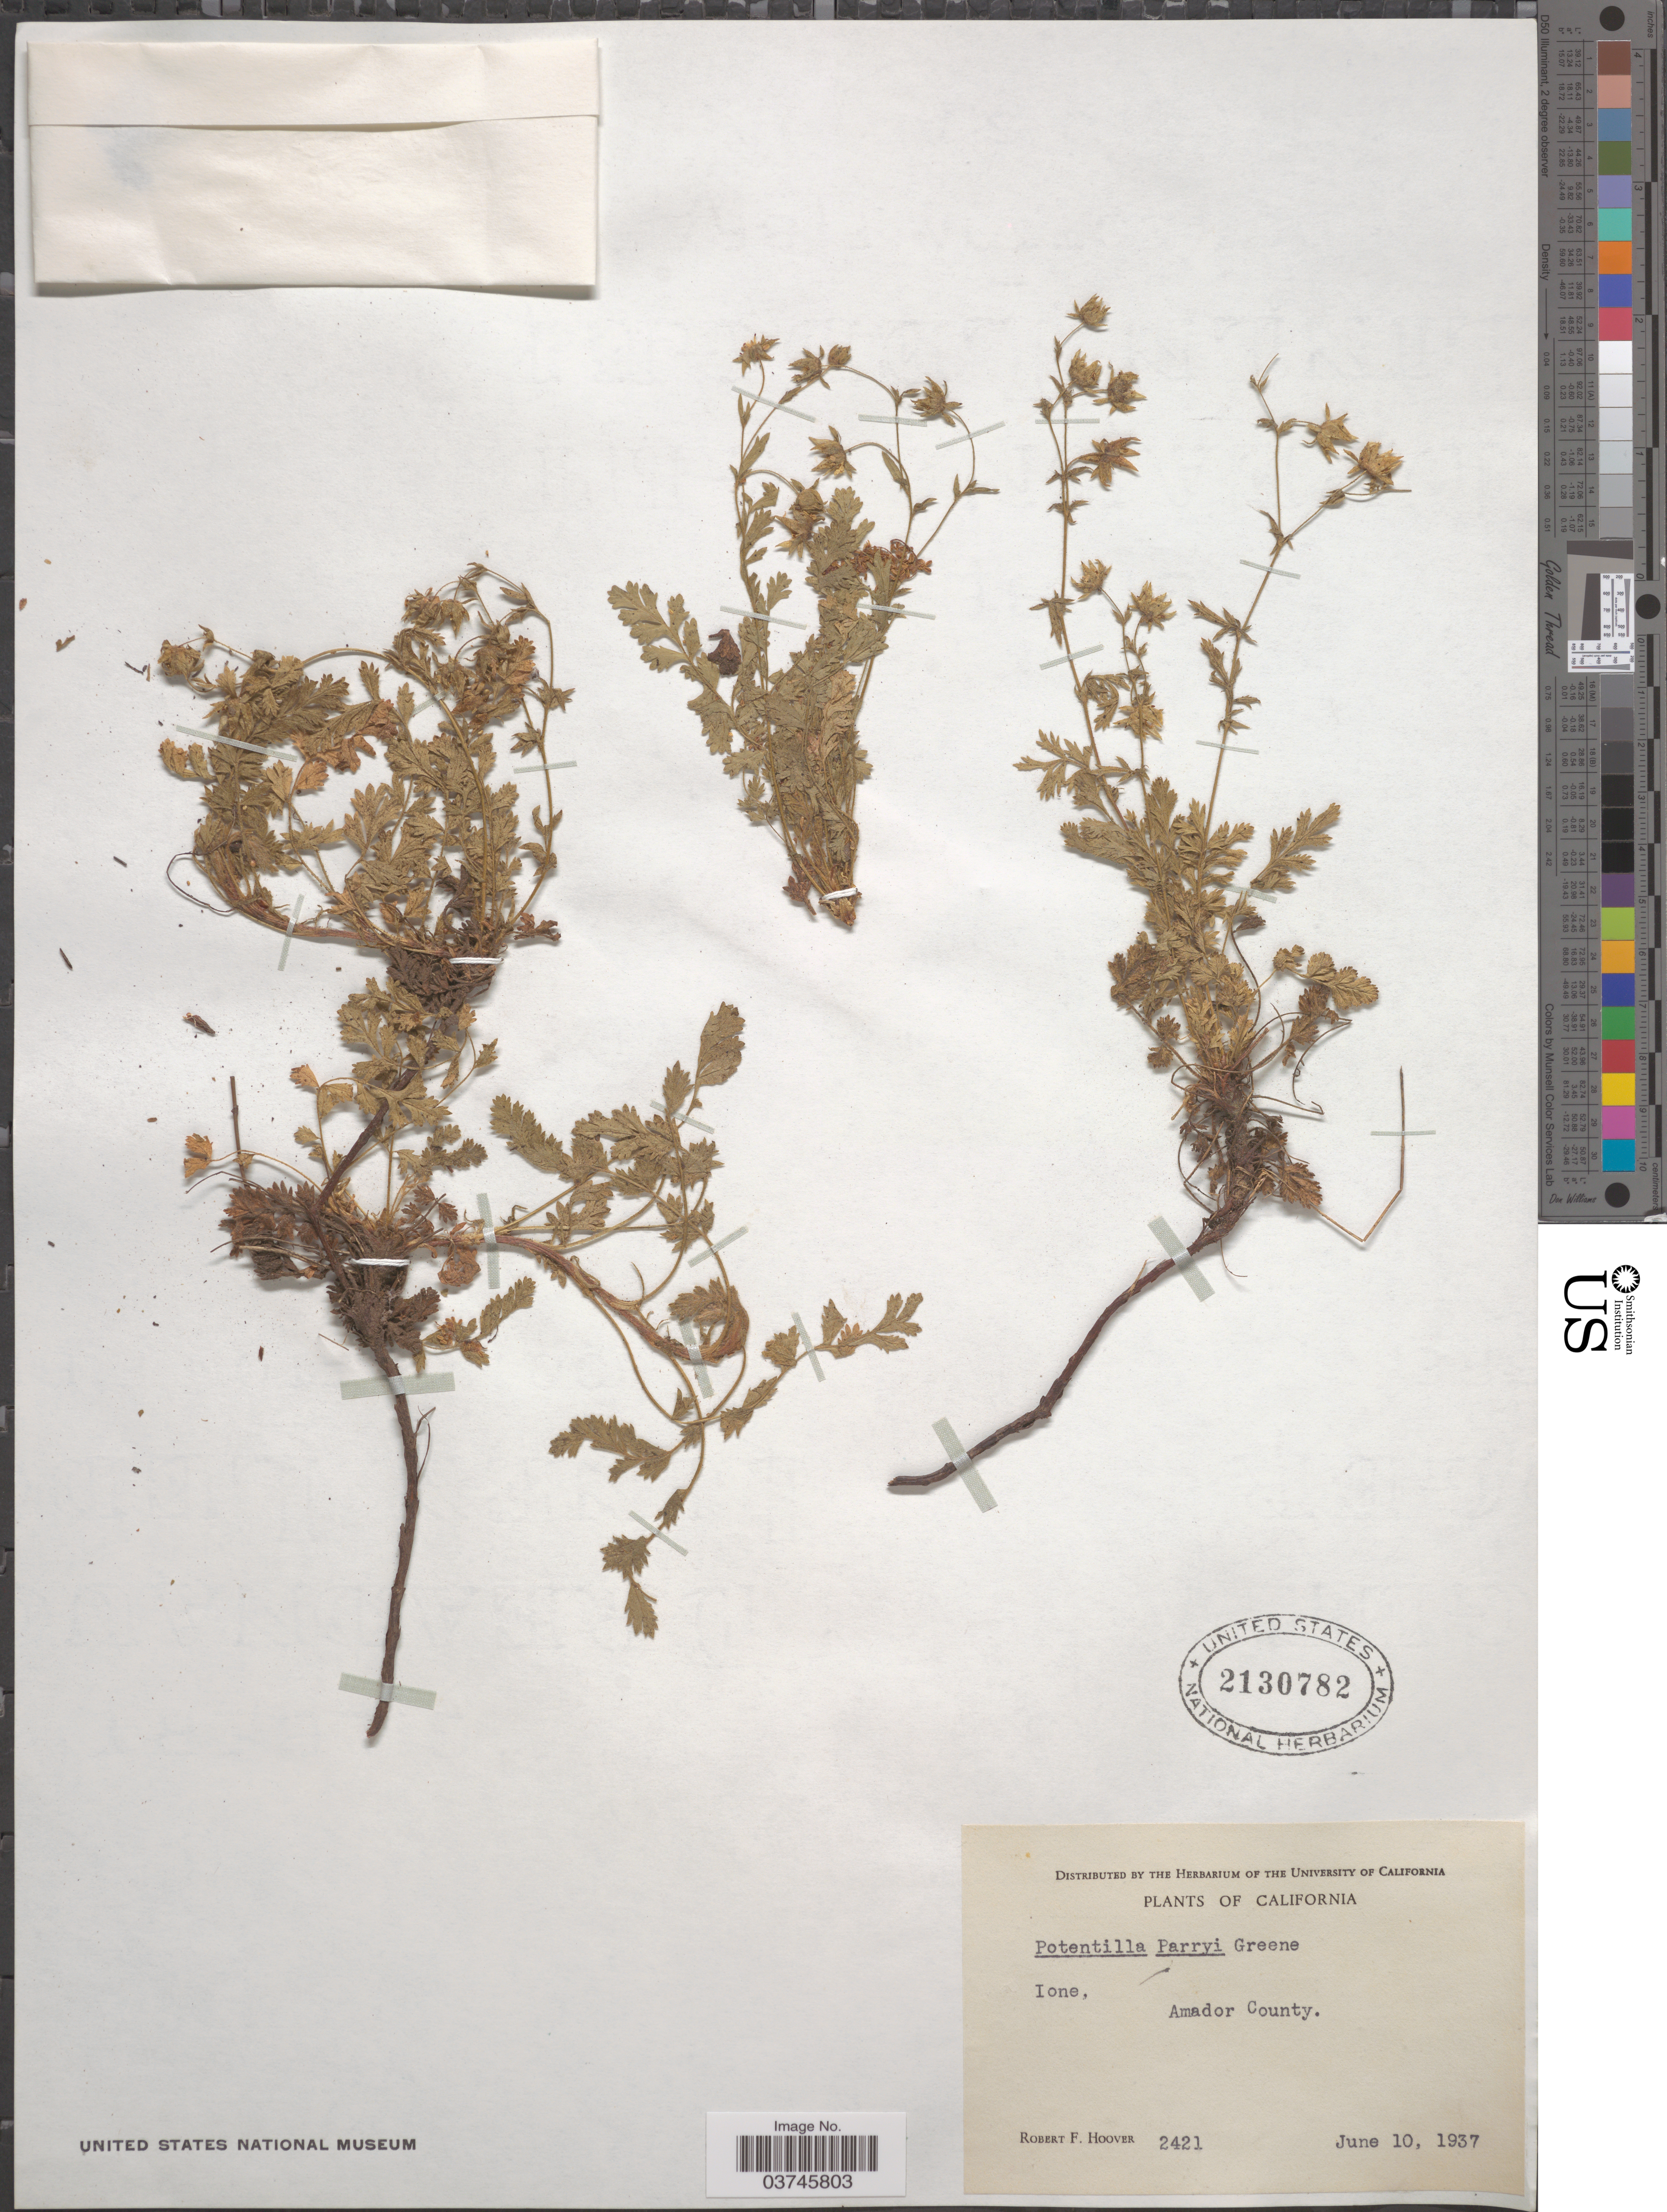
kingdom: Plantae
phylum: Tracheophyta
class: Magnoliopsida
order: Rosales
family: Rosaceae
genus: Potentilla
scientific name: Potentilla parryi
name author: (Greene) Greene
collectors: R. F. Hoover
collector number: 2421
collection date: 1937-06-10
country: United States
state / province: California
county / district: Amador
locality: Ione, Amador County.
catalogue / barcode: US 2130782